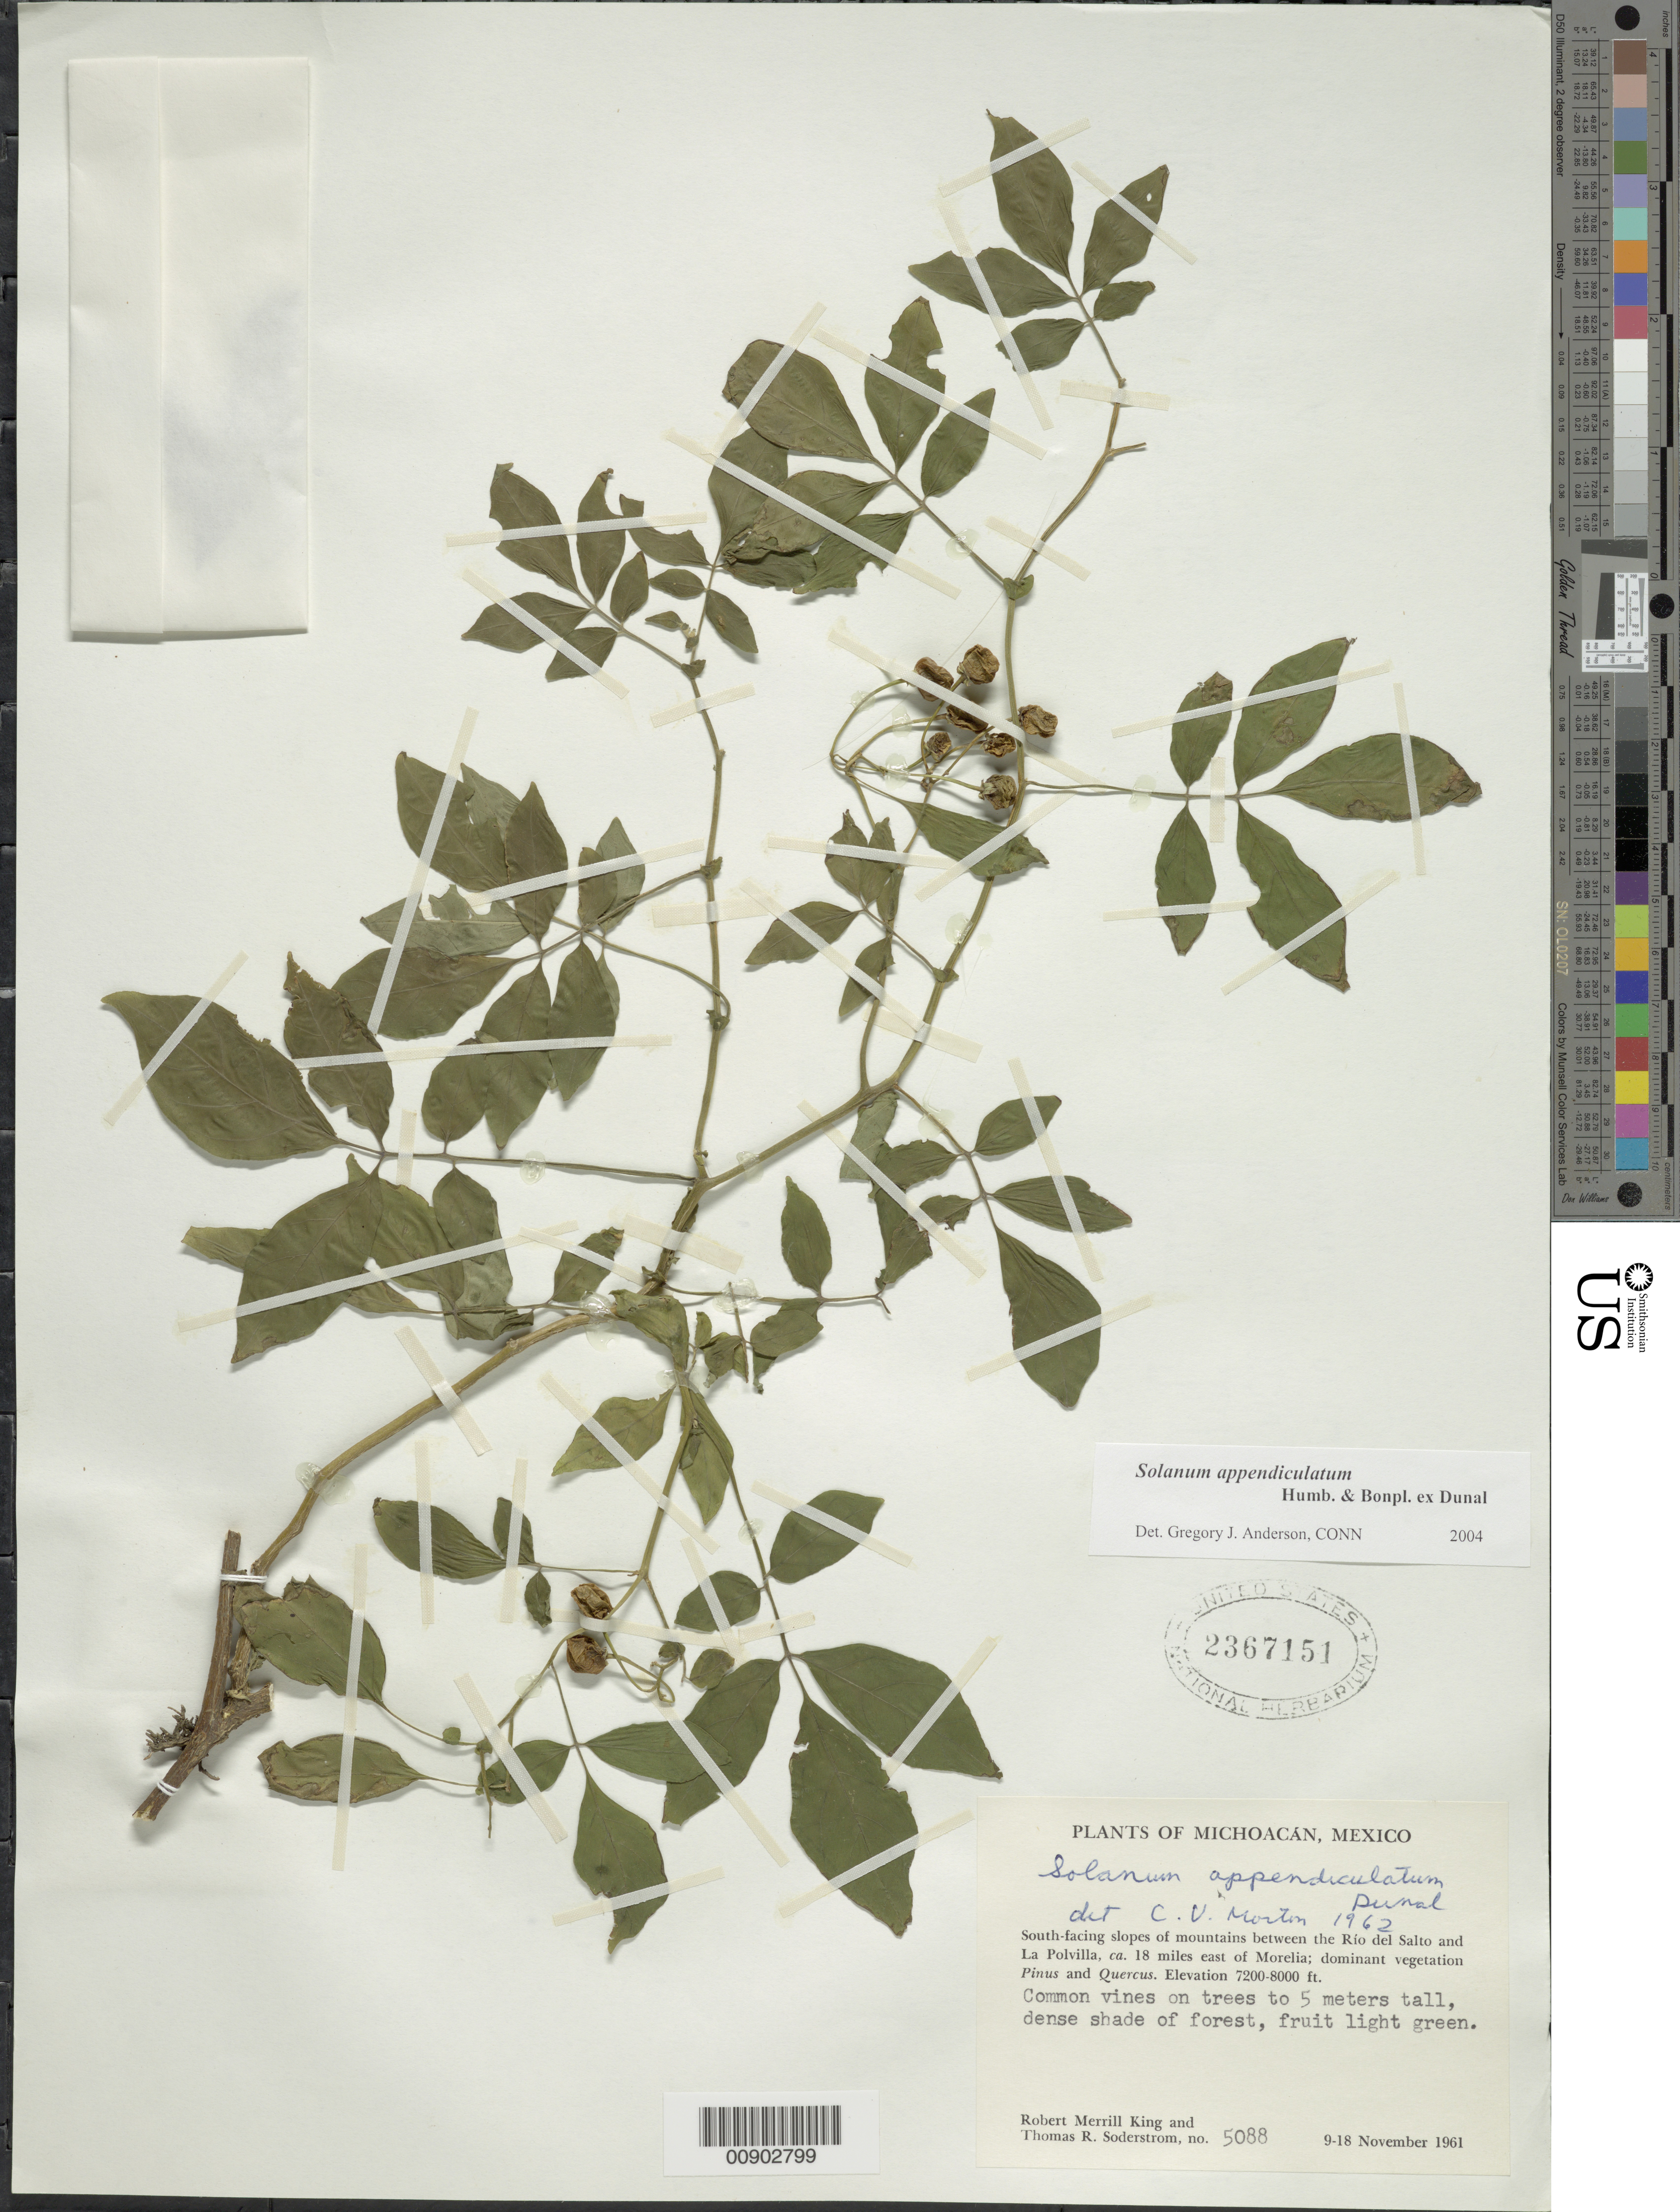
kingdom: Plantae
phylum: Tracheophyta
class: Magnoliopsida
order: Solanales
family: Solanaceae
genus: Solanum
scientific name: Solanum appendiculatum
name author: Humb. & Bonpl. ex Dunal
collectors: R. M. King & T. R. Soderstrom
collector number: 5088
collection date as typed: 09 Nov 1961 to 18 Nov 1961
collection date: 1961-11-09/1961-11-18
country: Mexico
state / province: Michoacán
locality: South-facing slopes of mountains between the Río del Salto and La Polvilla, ca. 18 miles east of Morelia, Michoacán.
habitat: Dominant vegetation Pinus and Quercus. Vines on trees to 5 meters tall, dense shade of forest.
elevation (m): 2195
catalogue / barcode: US 2367151